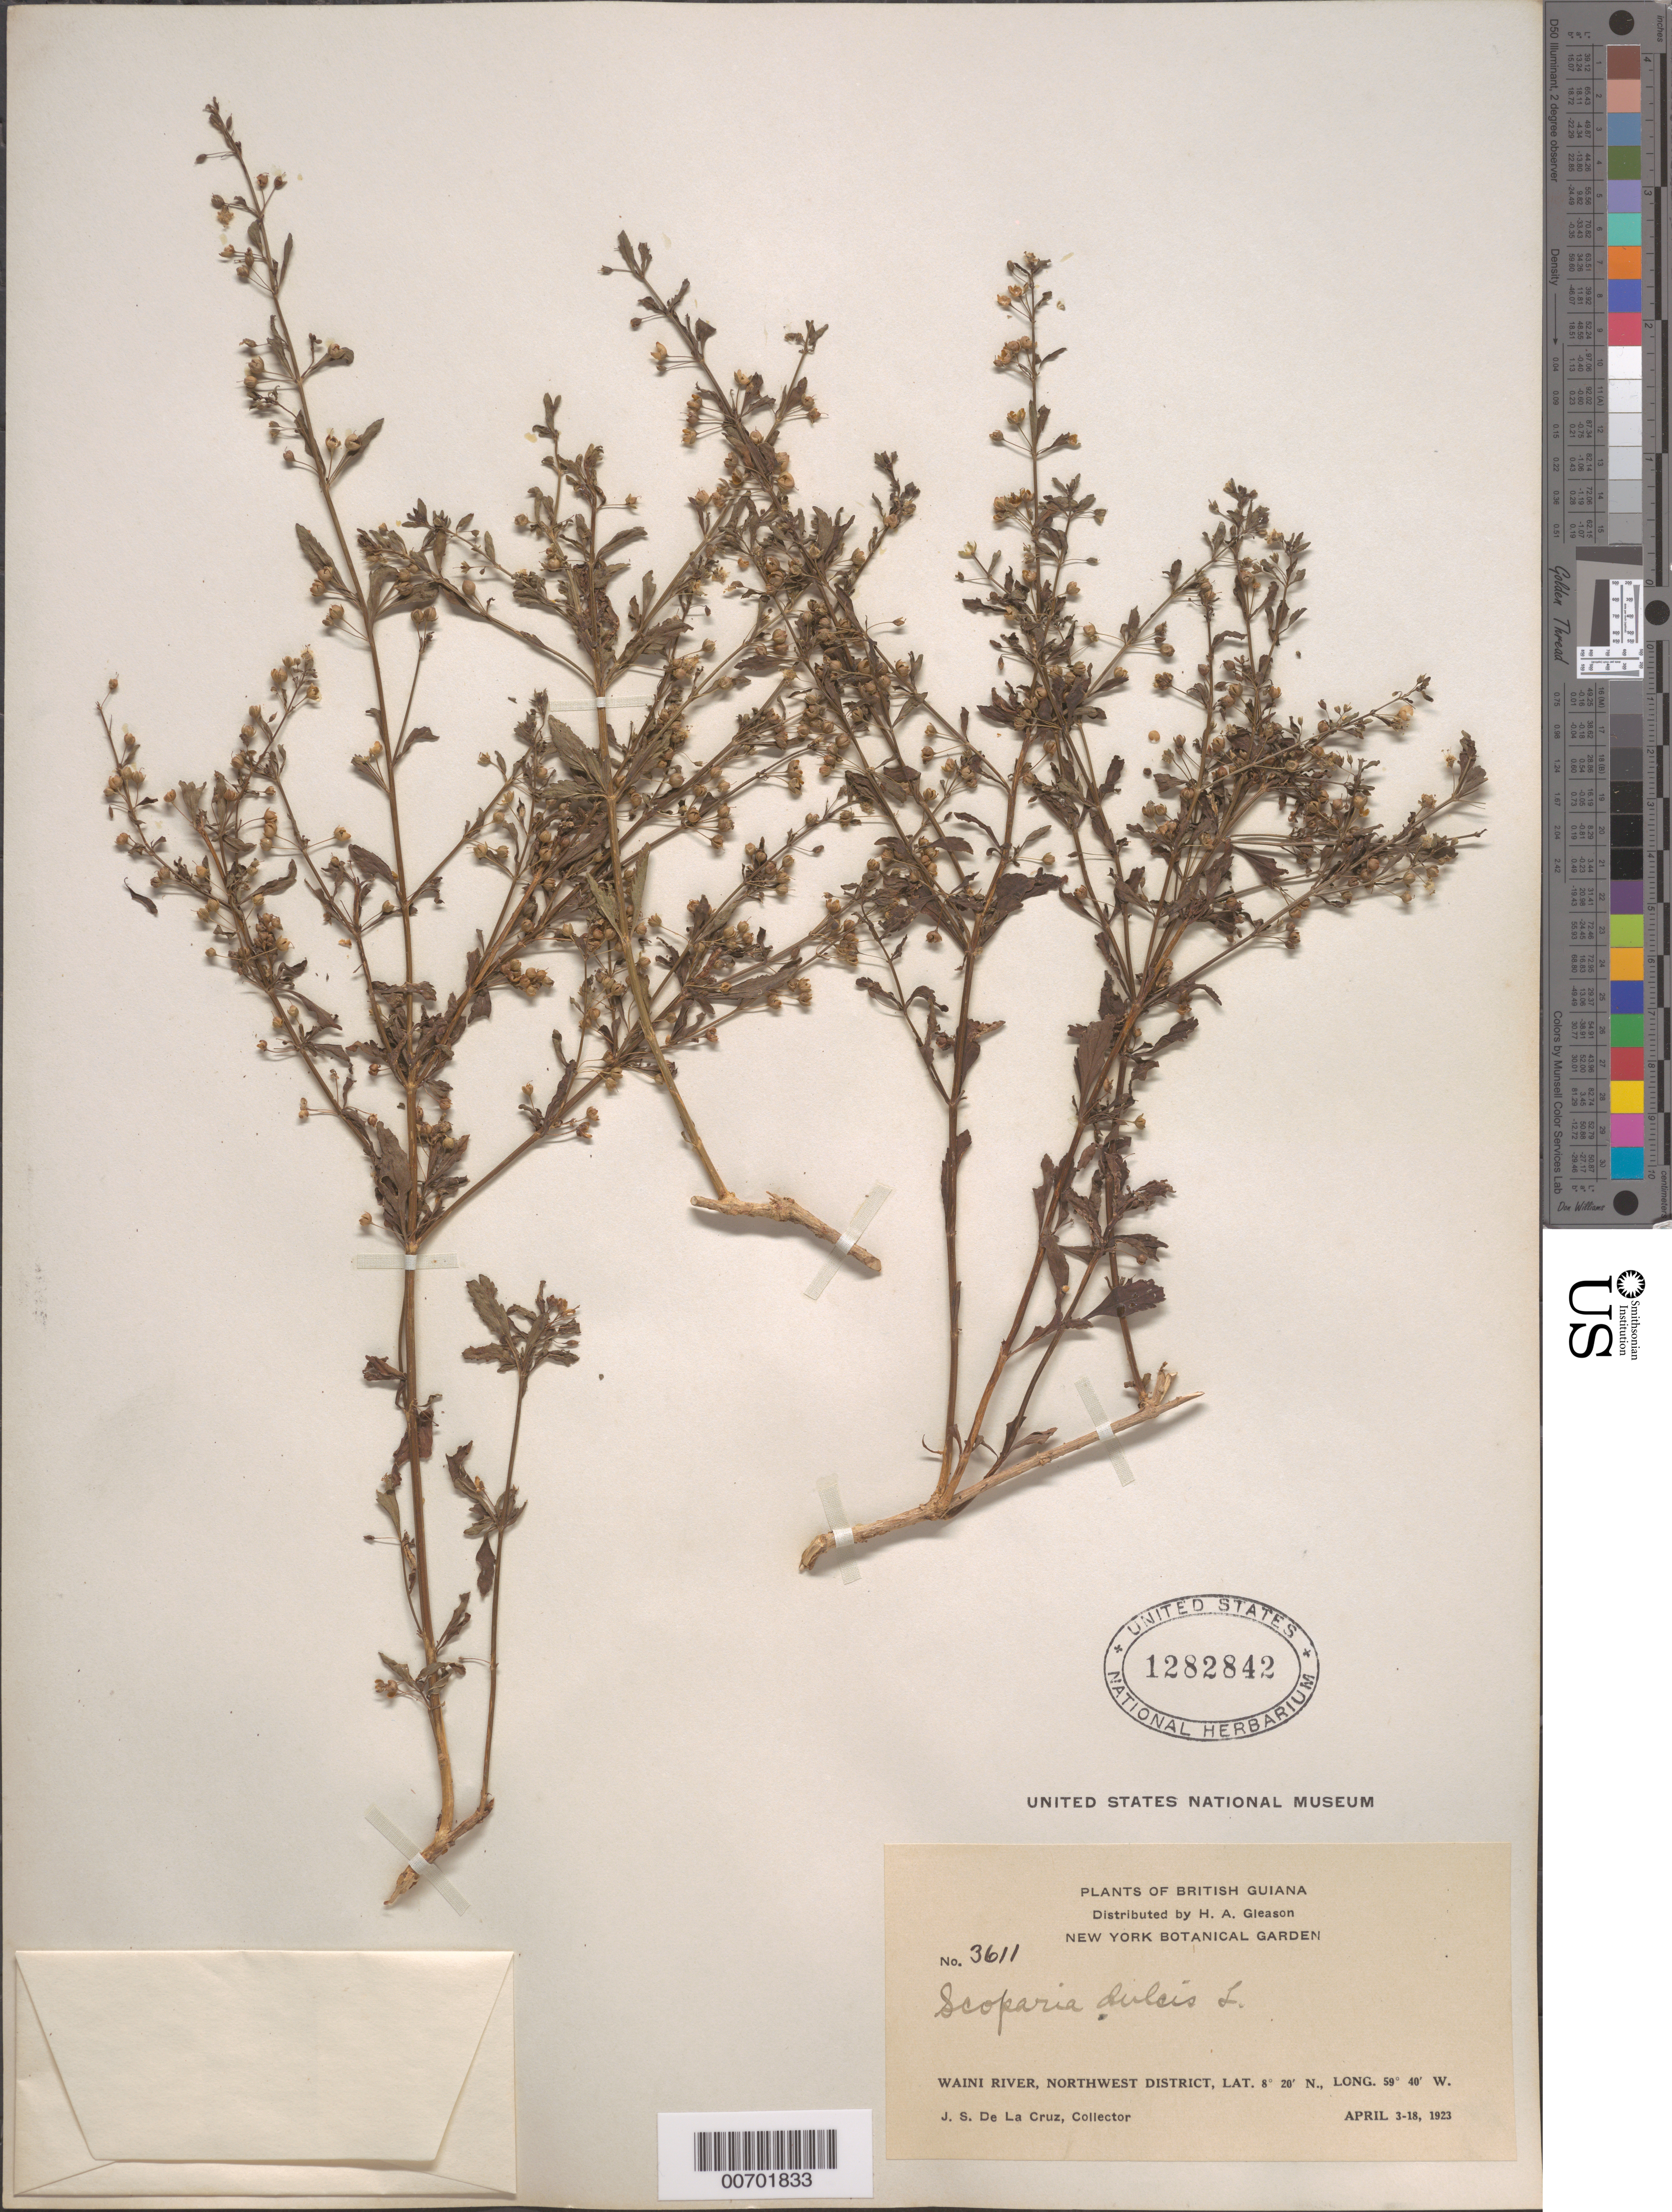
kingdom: Plantae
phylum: Tracheophyta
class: Magnoliopsida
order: Lamiales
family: Plantaginaceae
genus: Scoparia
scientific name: Scoparia dulcis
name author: L.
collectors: J. S. de la Cruz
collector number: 3611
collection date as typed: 3-Apr-23 to 18-Apr-23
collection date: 1923-04-03/1923-04-18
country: Guyana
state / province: Barima-Waini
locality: Waini R., NW District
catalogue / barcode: US 1282842